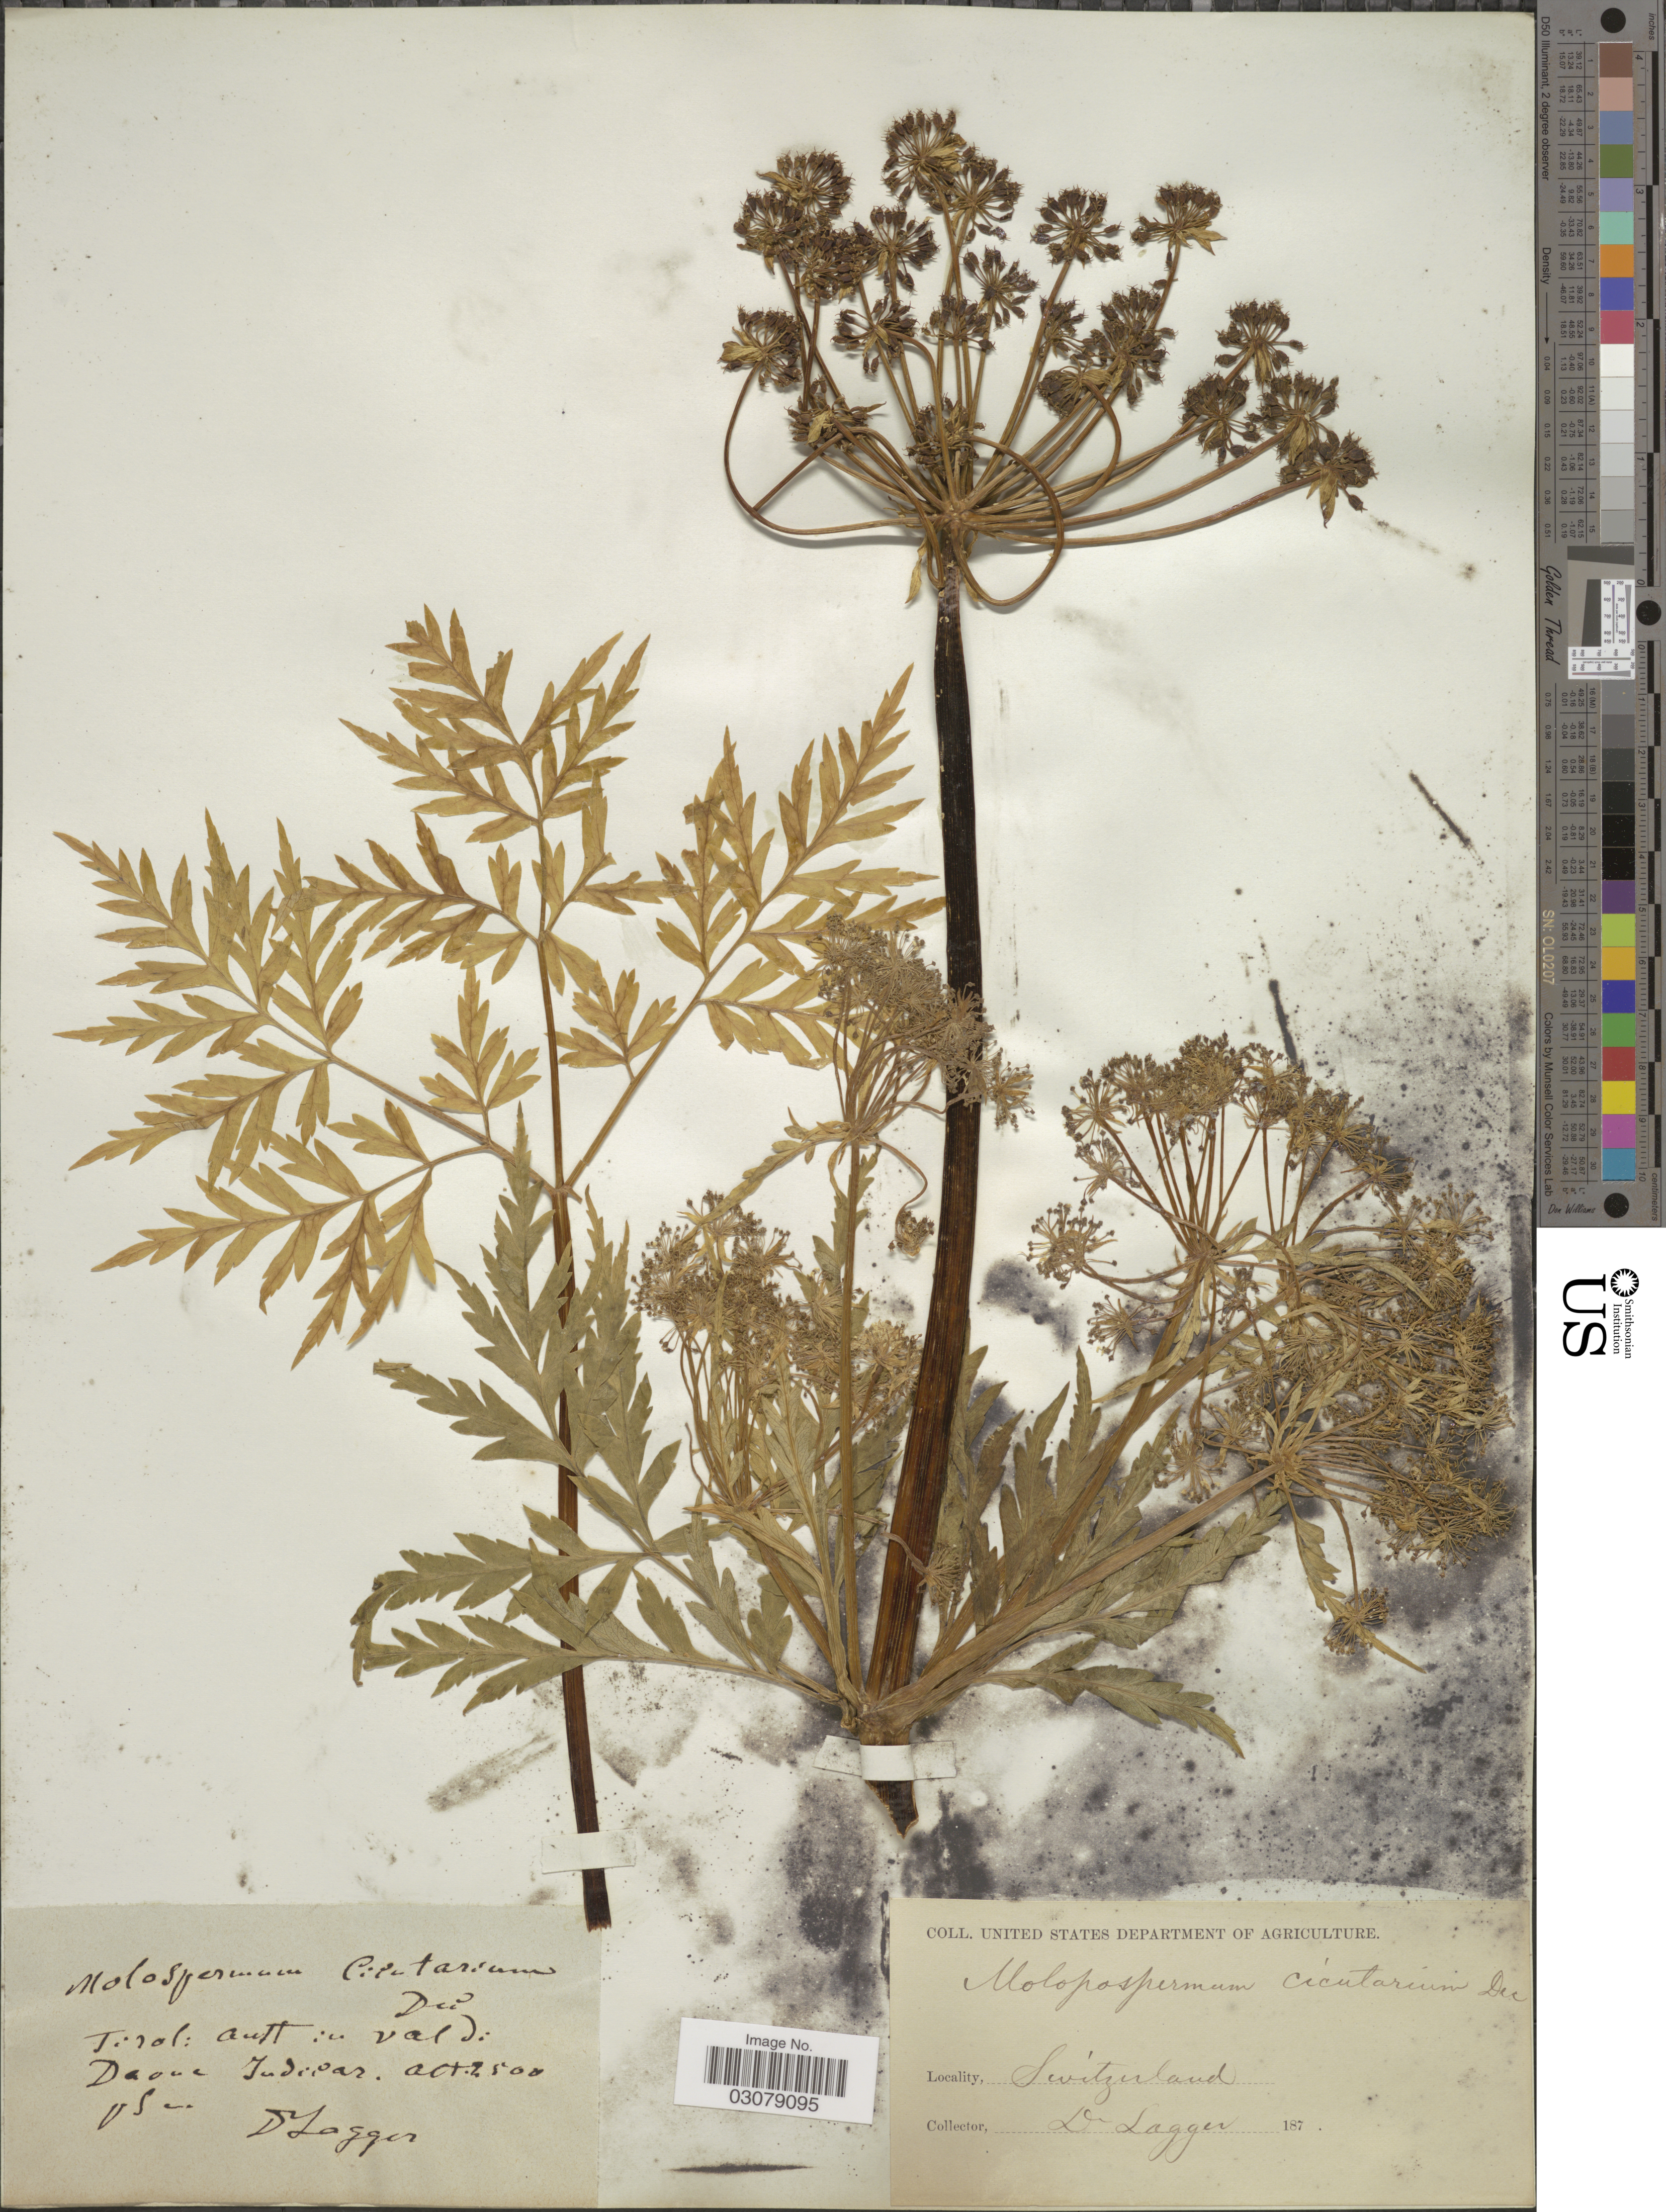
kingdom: Plantae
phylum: Tracheophyta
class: Magnoliopsida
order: Apiales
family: Apiaceae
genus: Molopospermum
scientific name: Molopospermum cicutarium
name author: (Lam.) DC.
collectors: F. J. Lagger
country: Switzerland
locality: Tirol Aust. in val di Daone Iudicar.